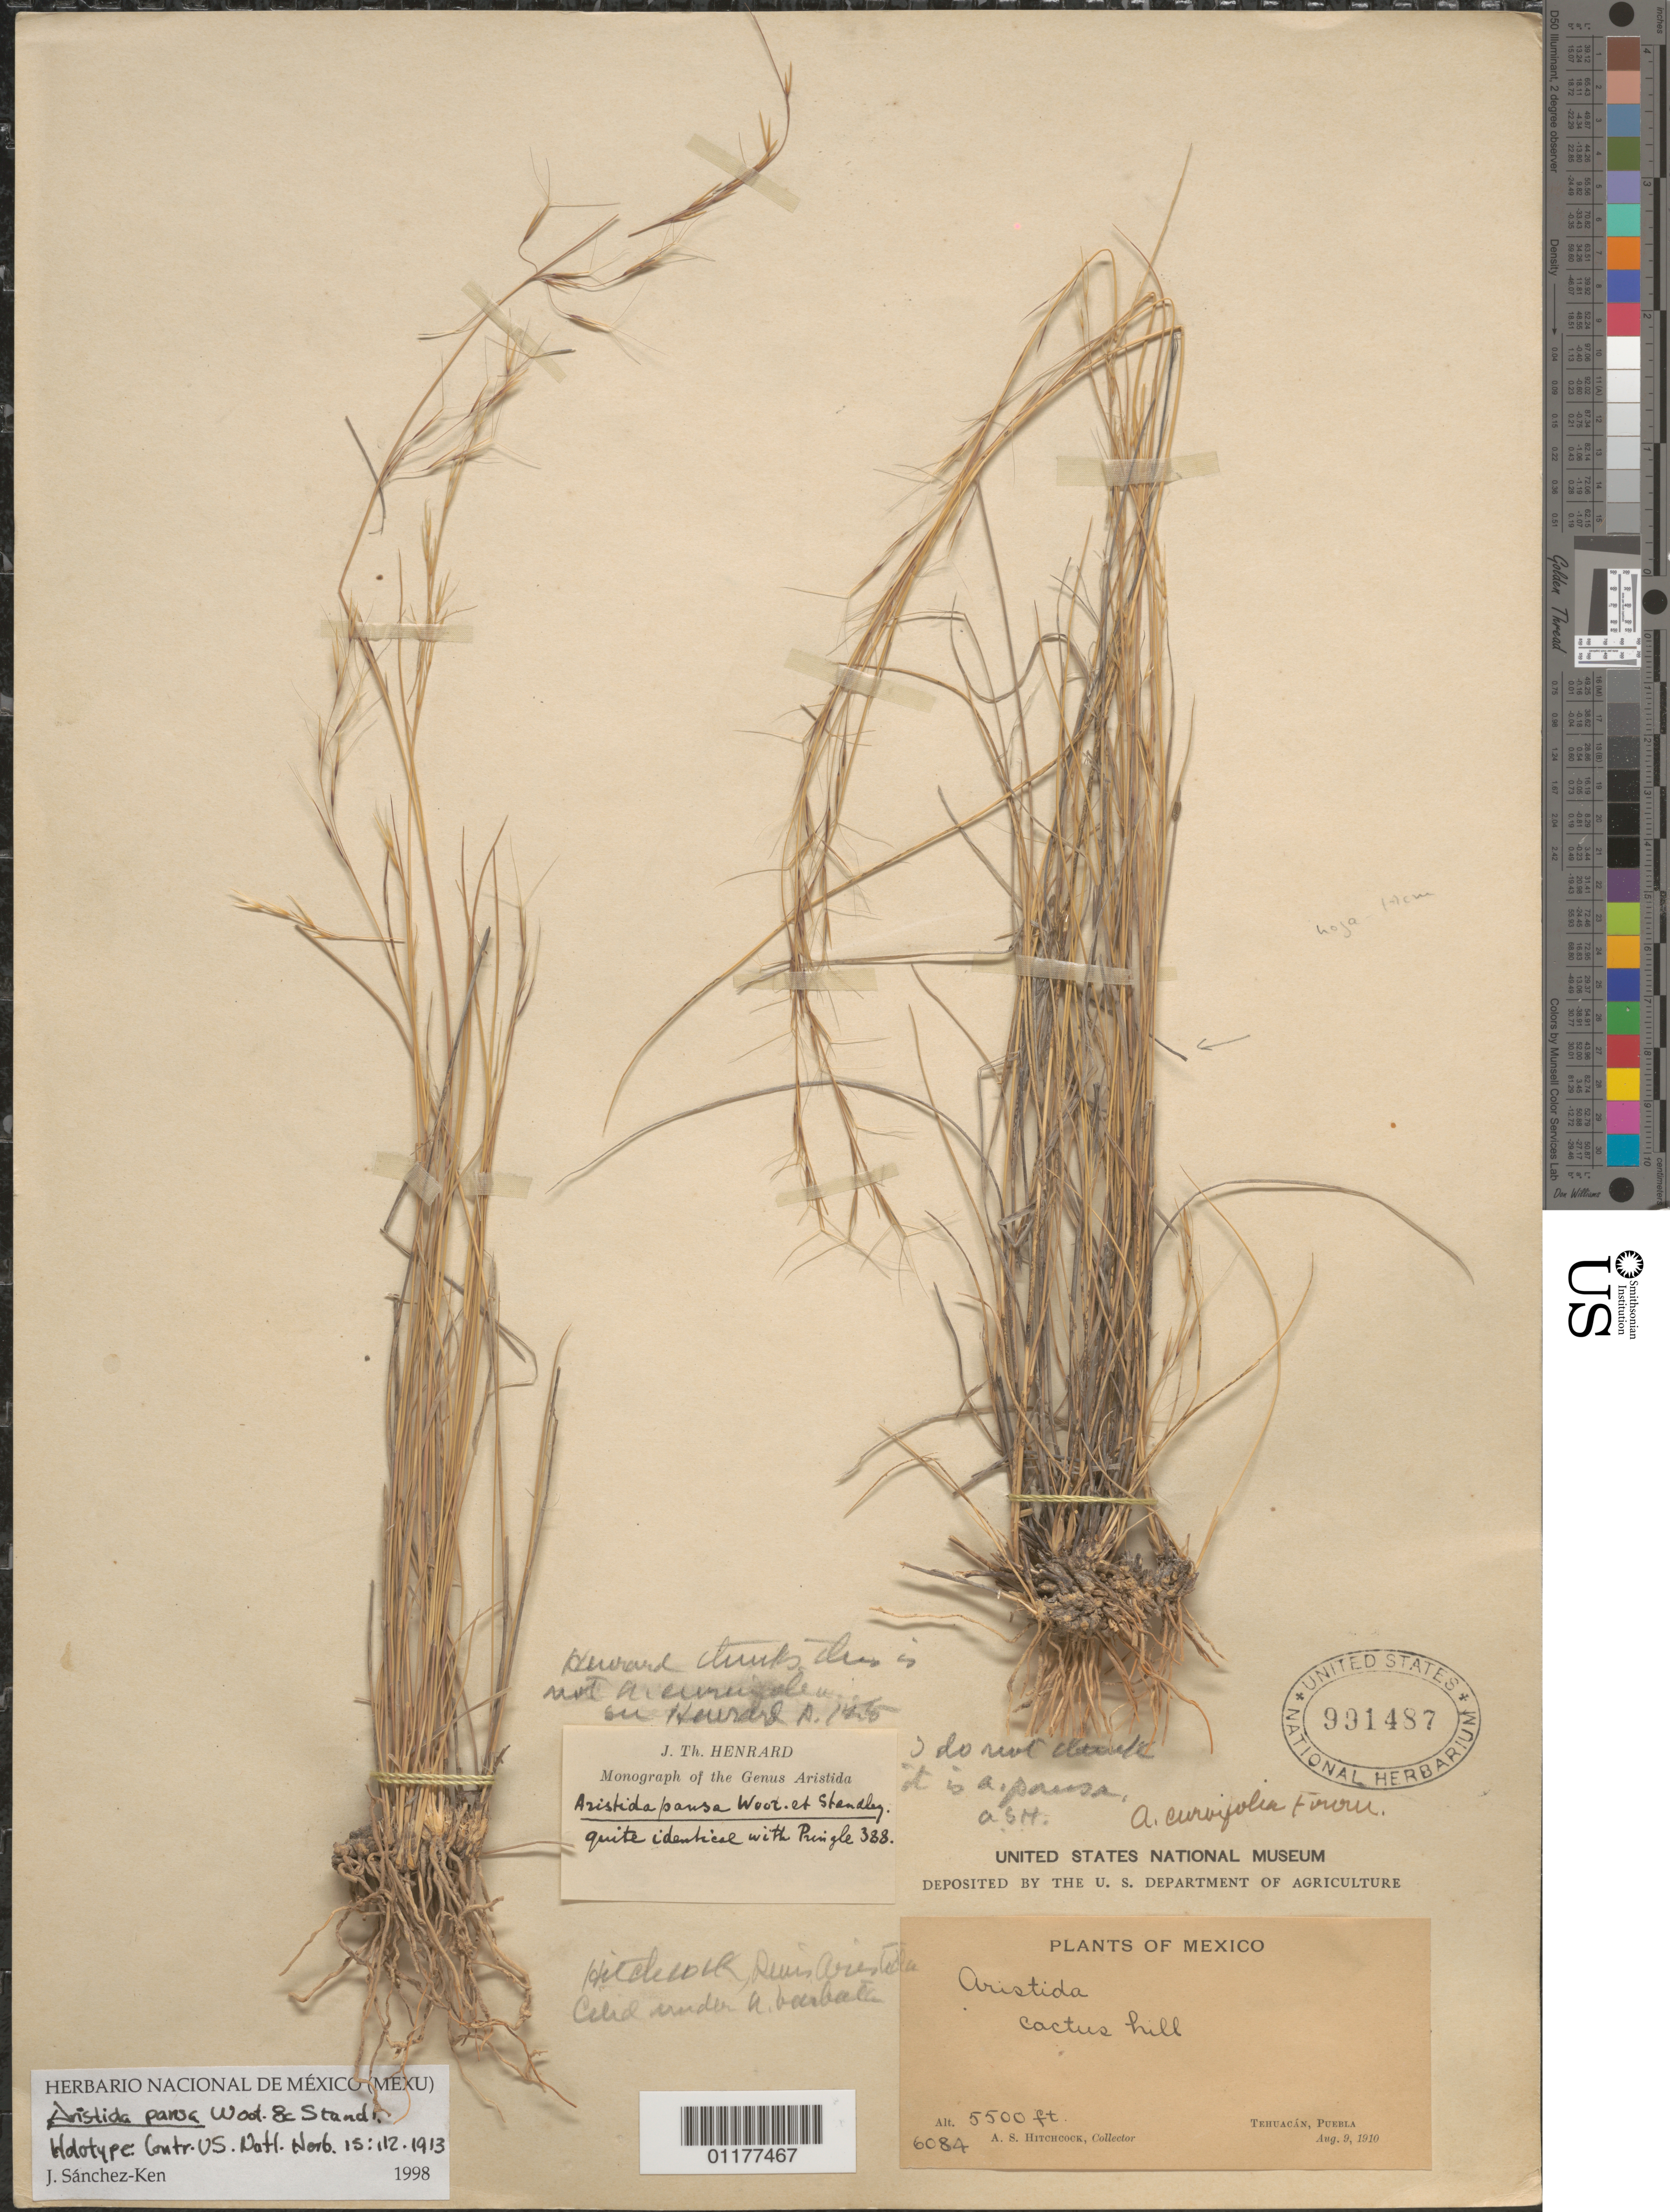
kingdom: Plantae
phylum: Tracheophyta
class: Liliopsida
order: Poales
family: Poaceae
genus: Aristida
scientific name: Aristida pansa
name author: Wooton & Standl.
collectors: A. S. Hitchcock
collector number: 6084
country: Mexico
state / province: Puebla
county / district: Tehuacán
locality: Cactus Hill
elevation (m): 1676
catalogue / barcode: US 991487